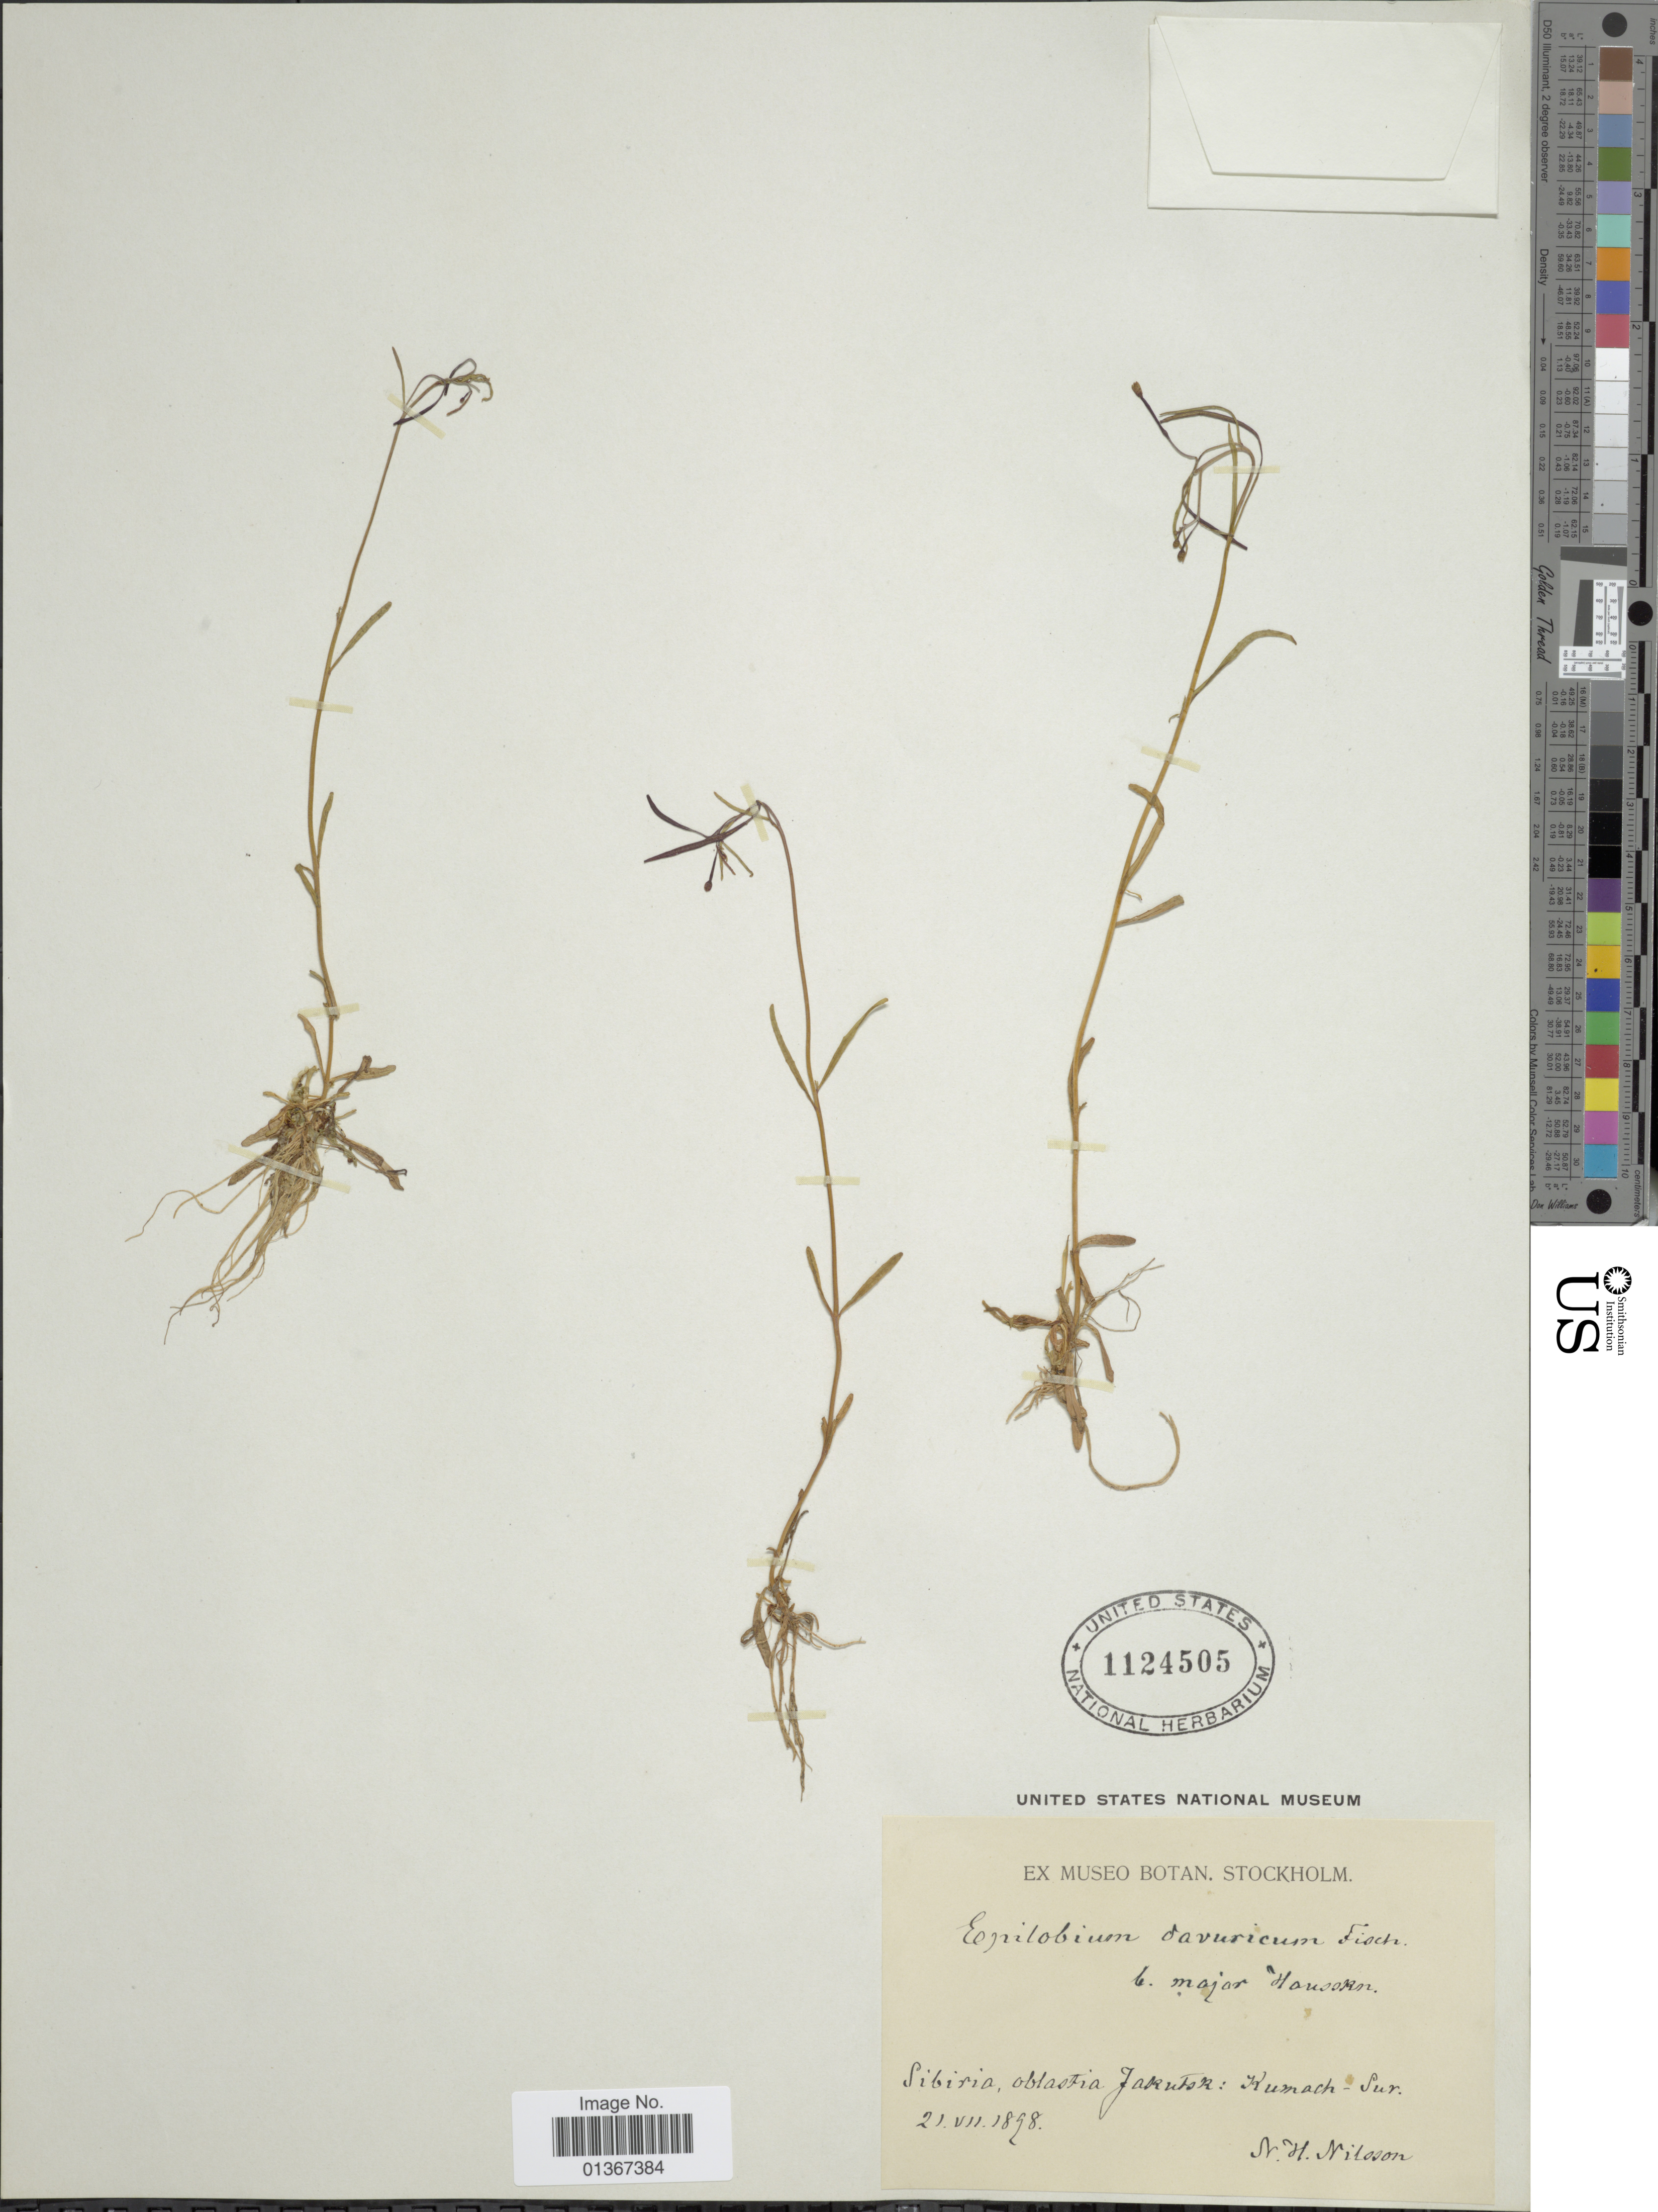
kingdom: Plantae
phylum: Tracheophyta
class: Magnoliopsida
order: Myrtales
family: Onagraceae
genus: Epilobium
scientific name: Epilobium davuricum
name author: Fisch. ex Hornem.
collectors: N. H. Nilsson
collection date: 1898-07-21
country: Russian Federation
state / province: Sakha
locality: Sibiria, oblastia Jakutsk: Kumach-Sur. (Yakutsk Oblast)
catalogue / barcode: US 1124505